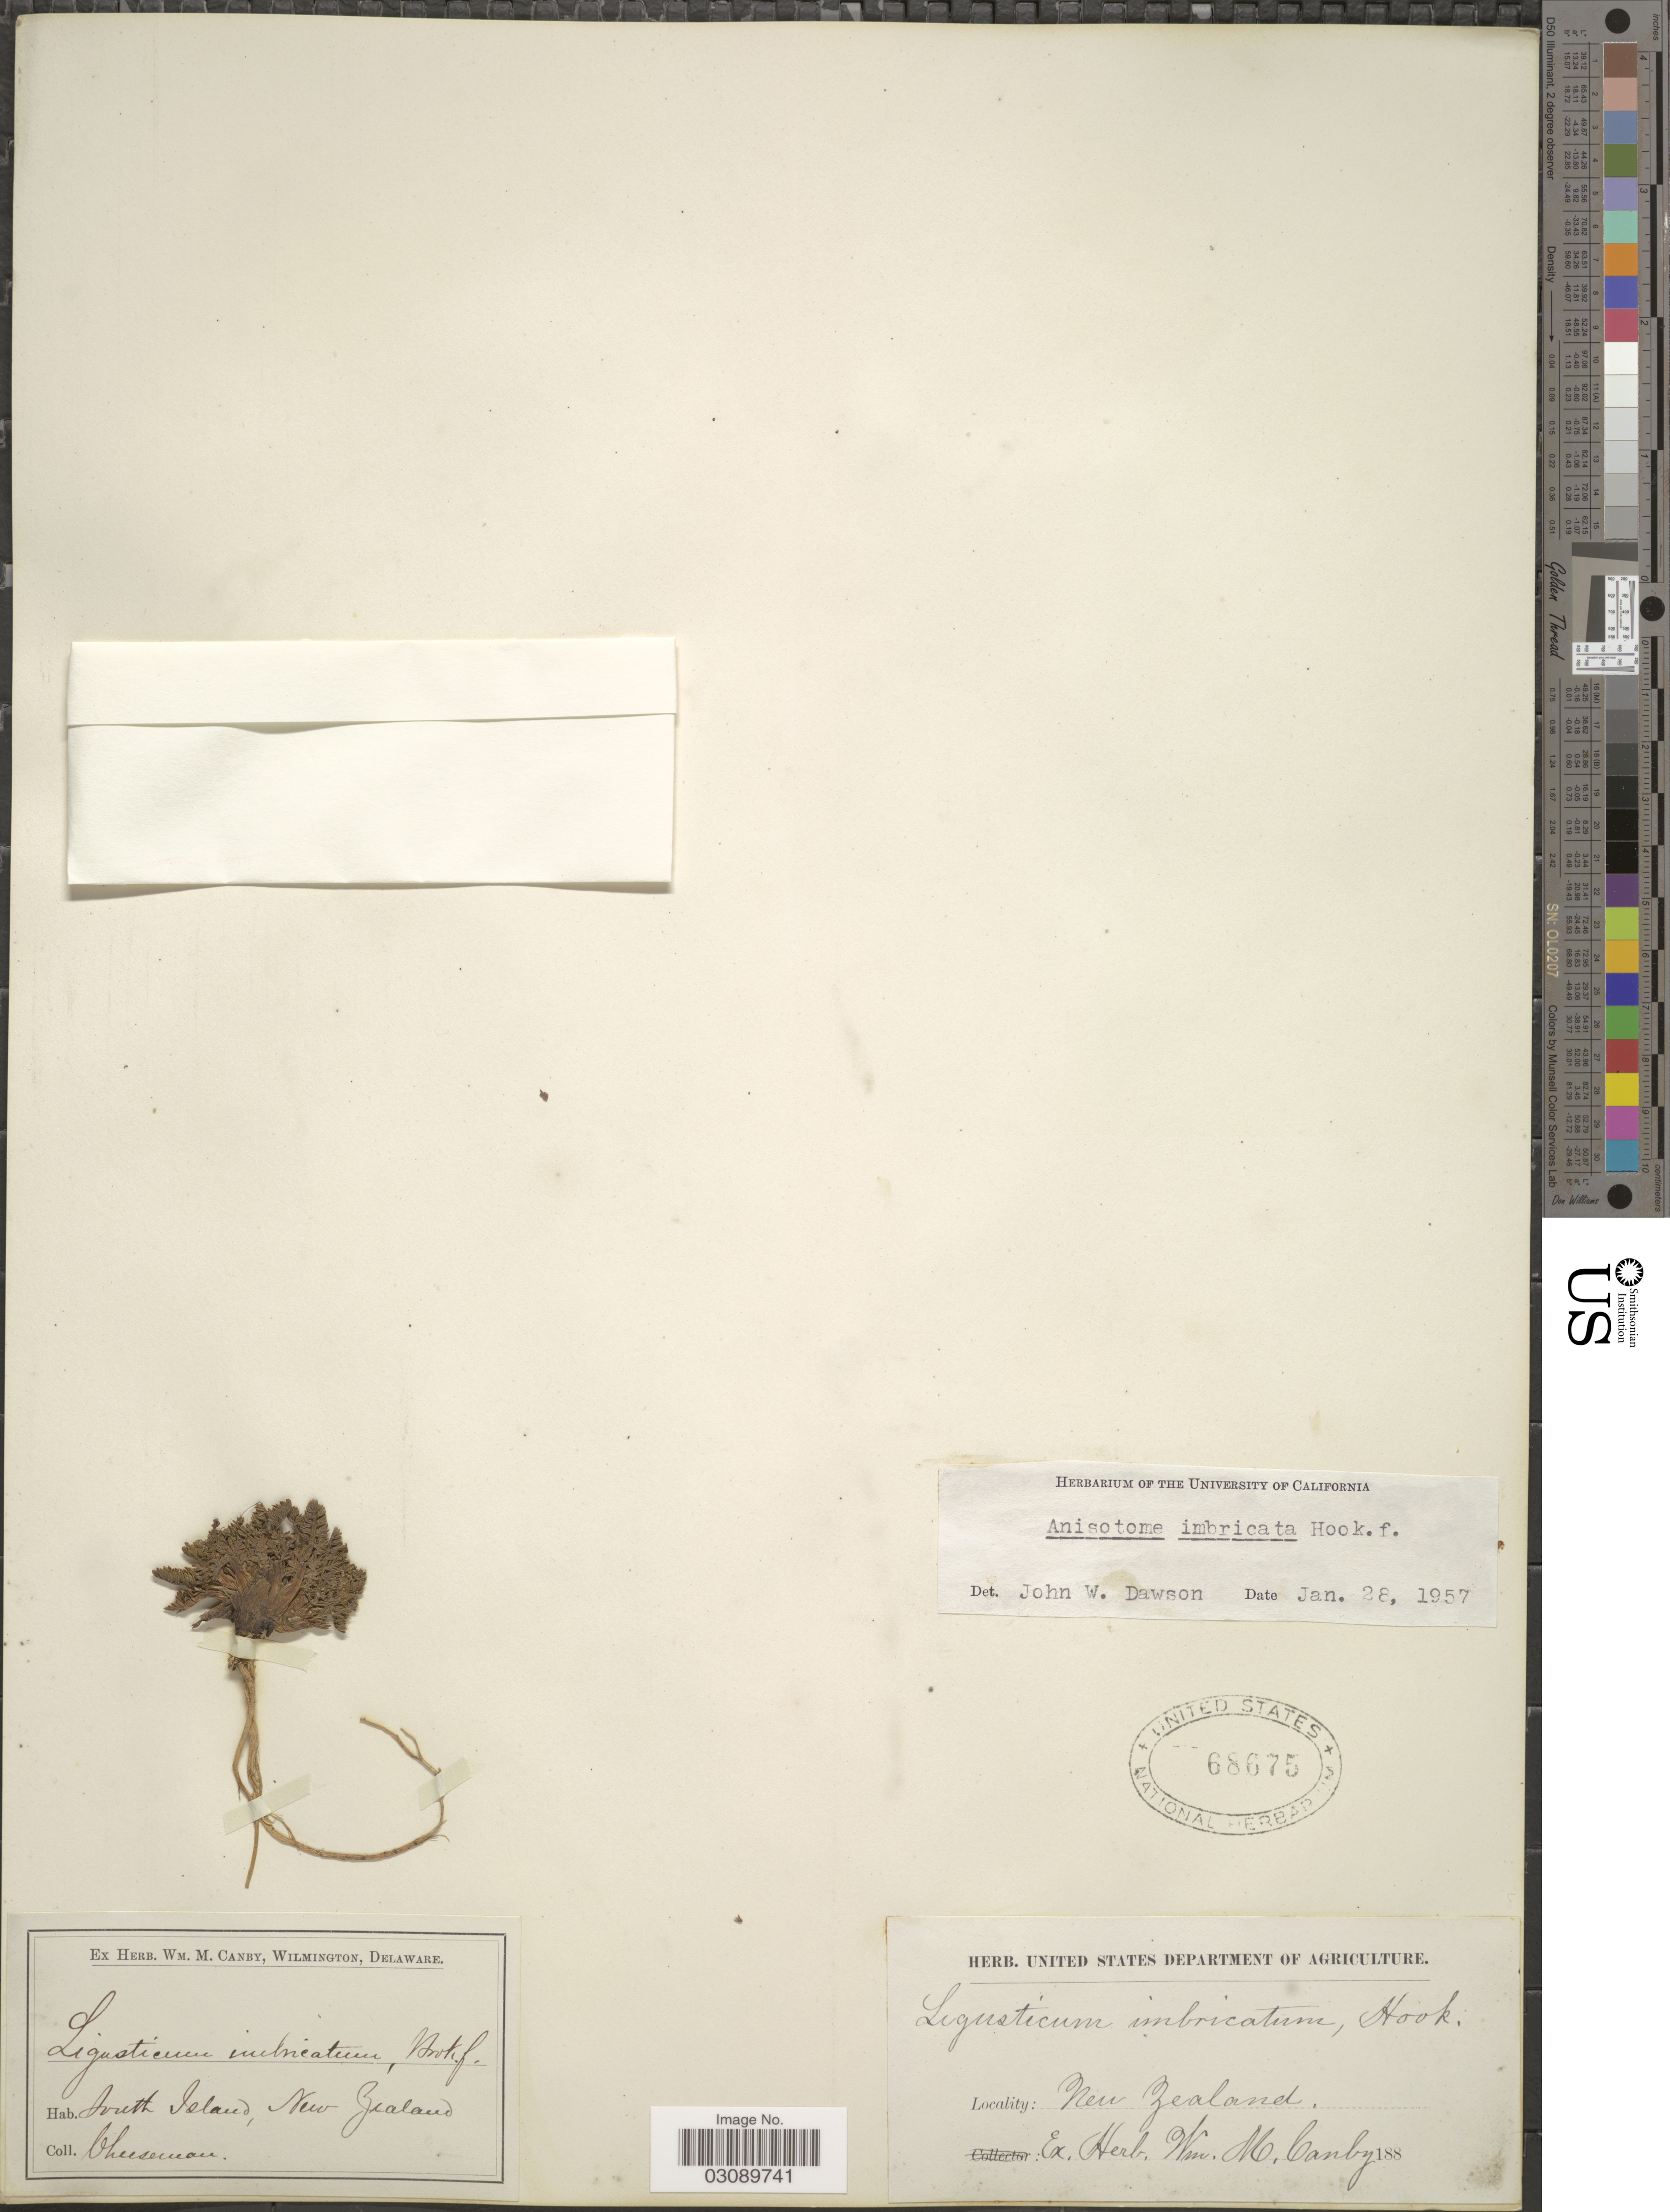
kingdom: Plantae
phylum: Tracheophyta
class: Magnoliopsida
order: Apiales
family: Apiaceae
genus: Anisotome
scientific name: Anisotome imbricata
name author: (Hook. f.) Cockayne ex Cheeseman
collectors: Cheeseman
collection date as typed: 188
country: New Zealand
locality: South Island.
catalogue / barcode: US 68675